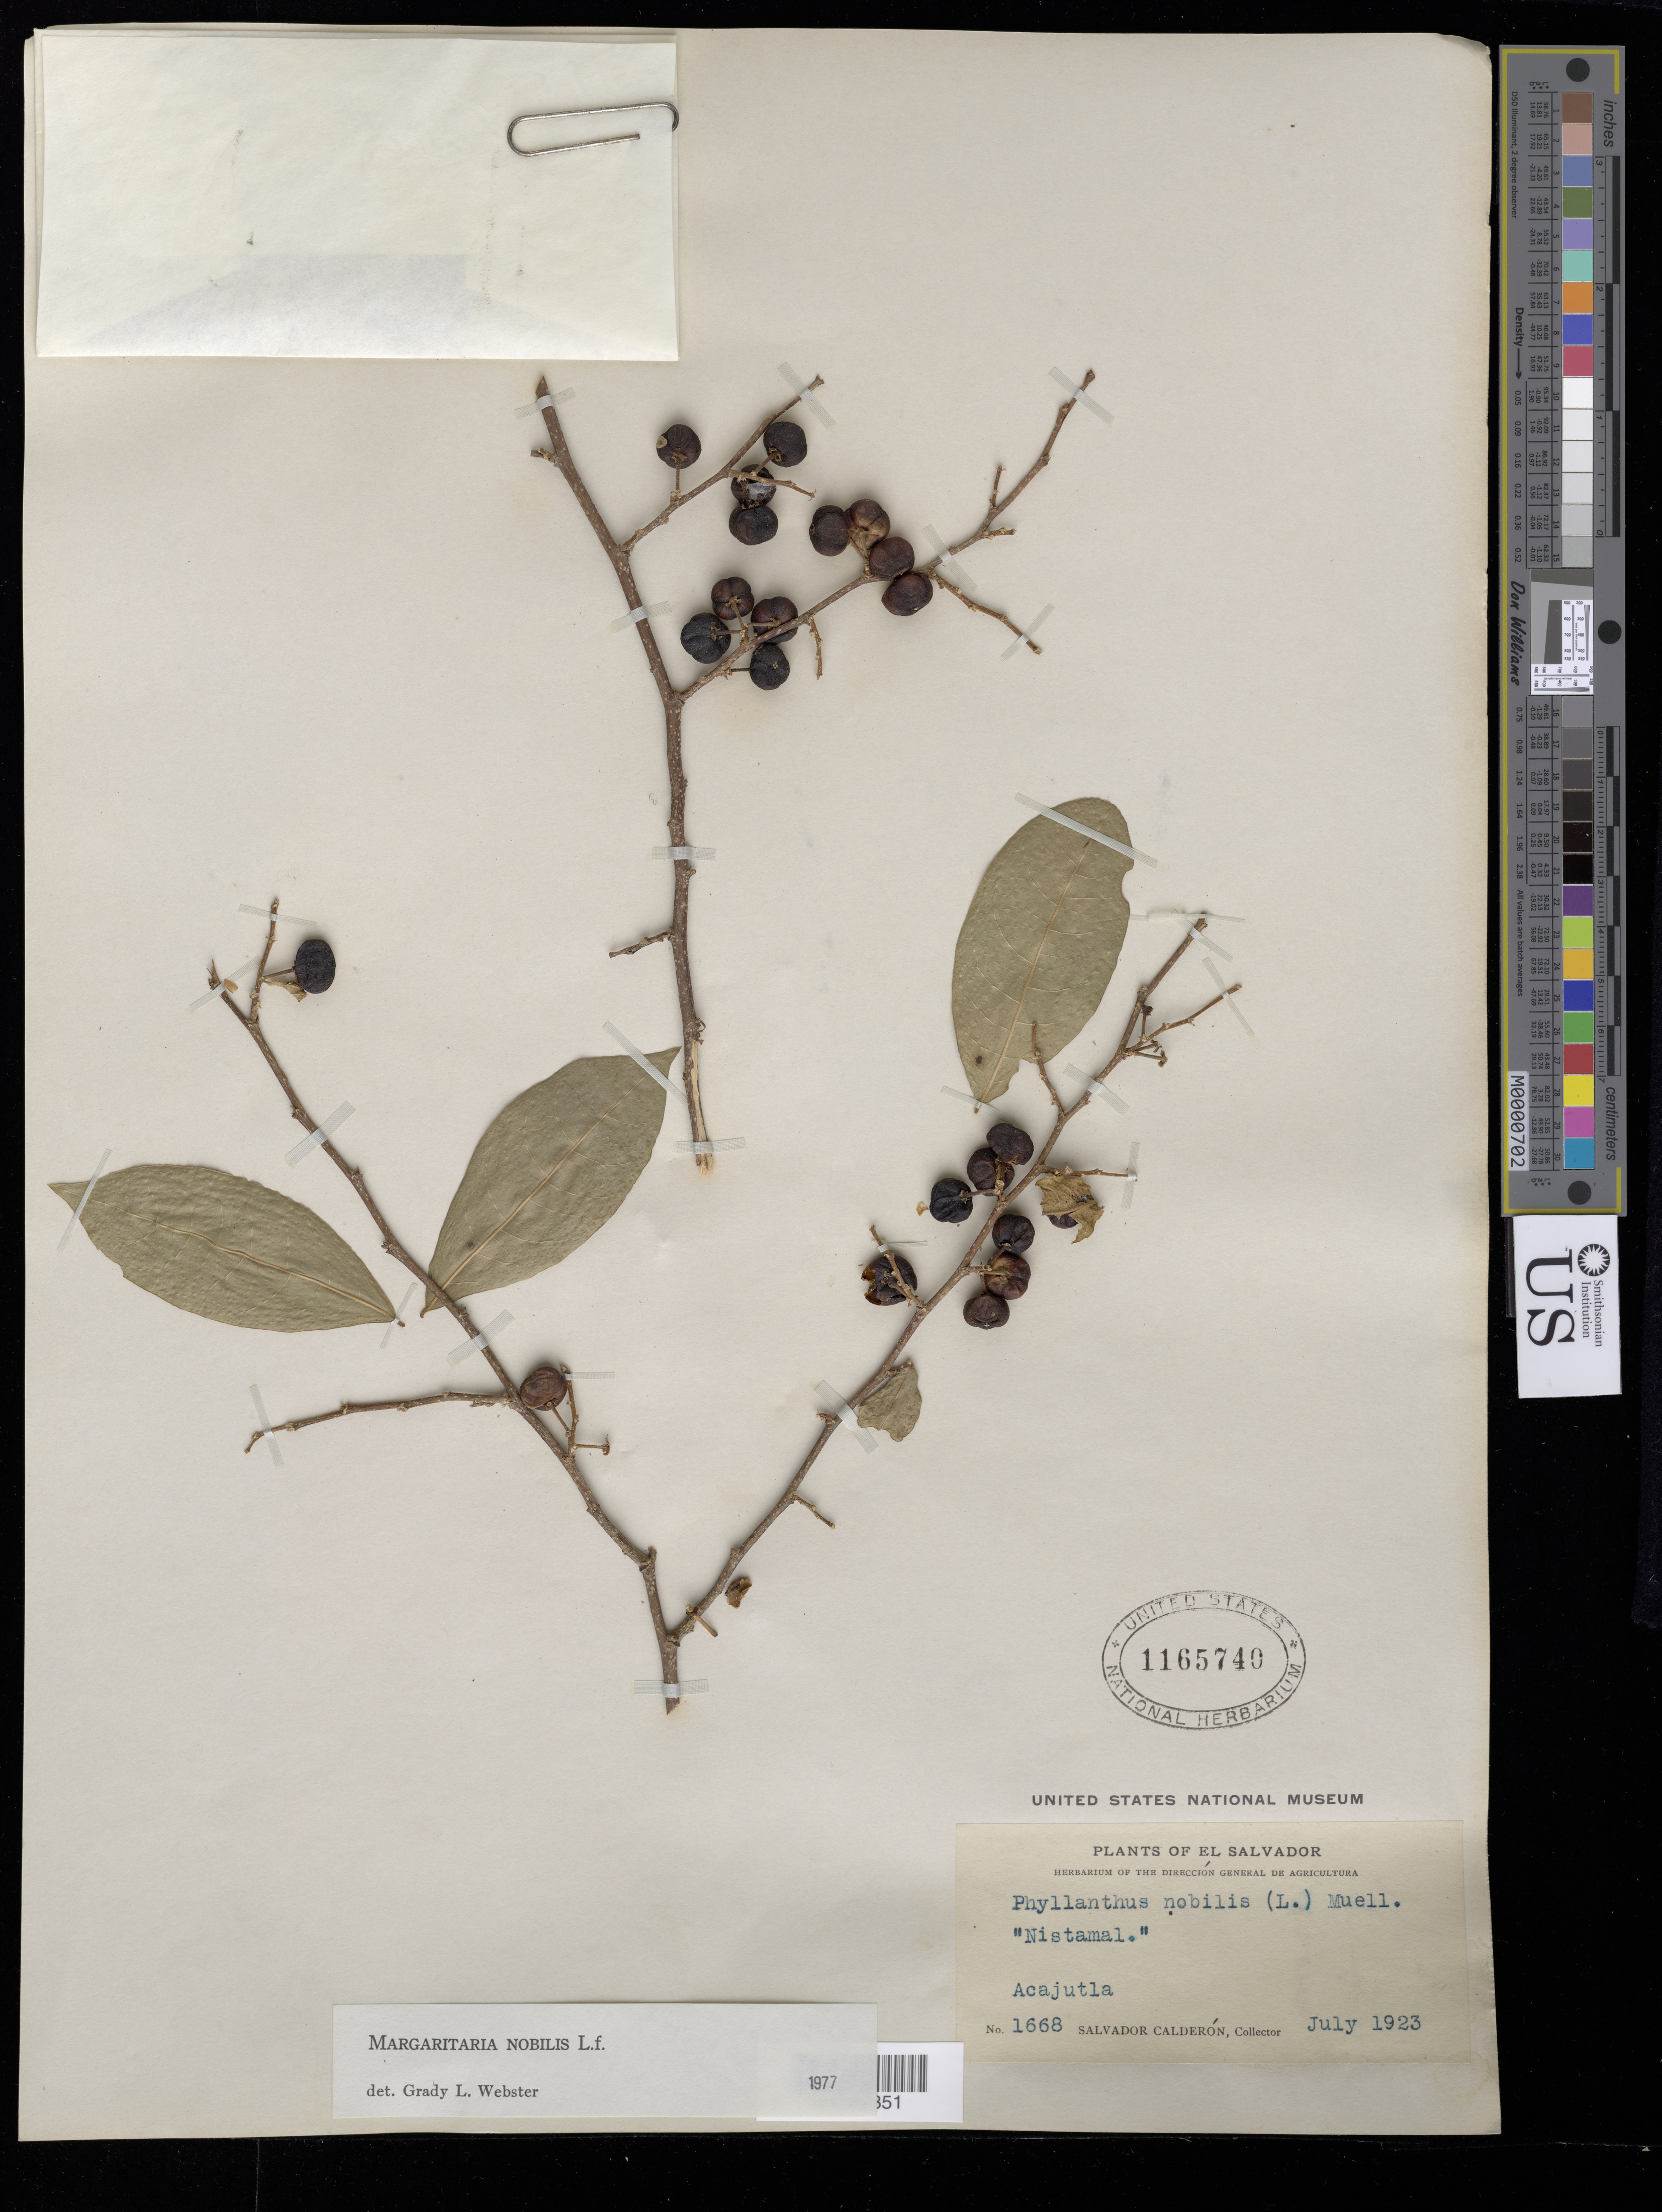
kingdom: Plantae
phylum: Tracheophyta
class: Magnoliopsida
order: Malpighiales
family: Phyllanthaceae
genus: Margaritaria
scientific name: Margaritaria nobilis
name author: L. f.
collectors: S. Calderón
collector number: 1668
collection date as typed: Jul 1923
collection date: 1923-07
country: El Salvador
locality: Acajutla.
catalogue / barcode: US 1165740